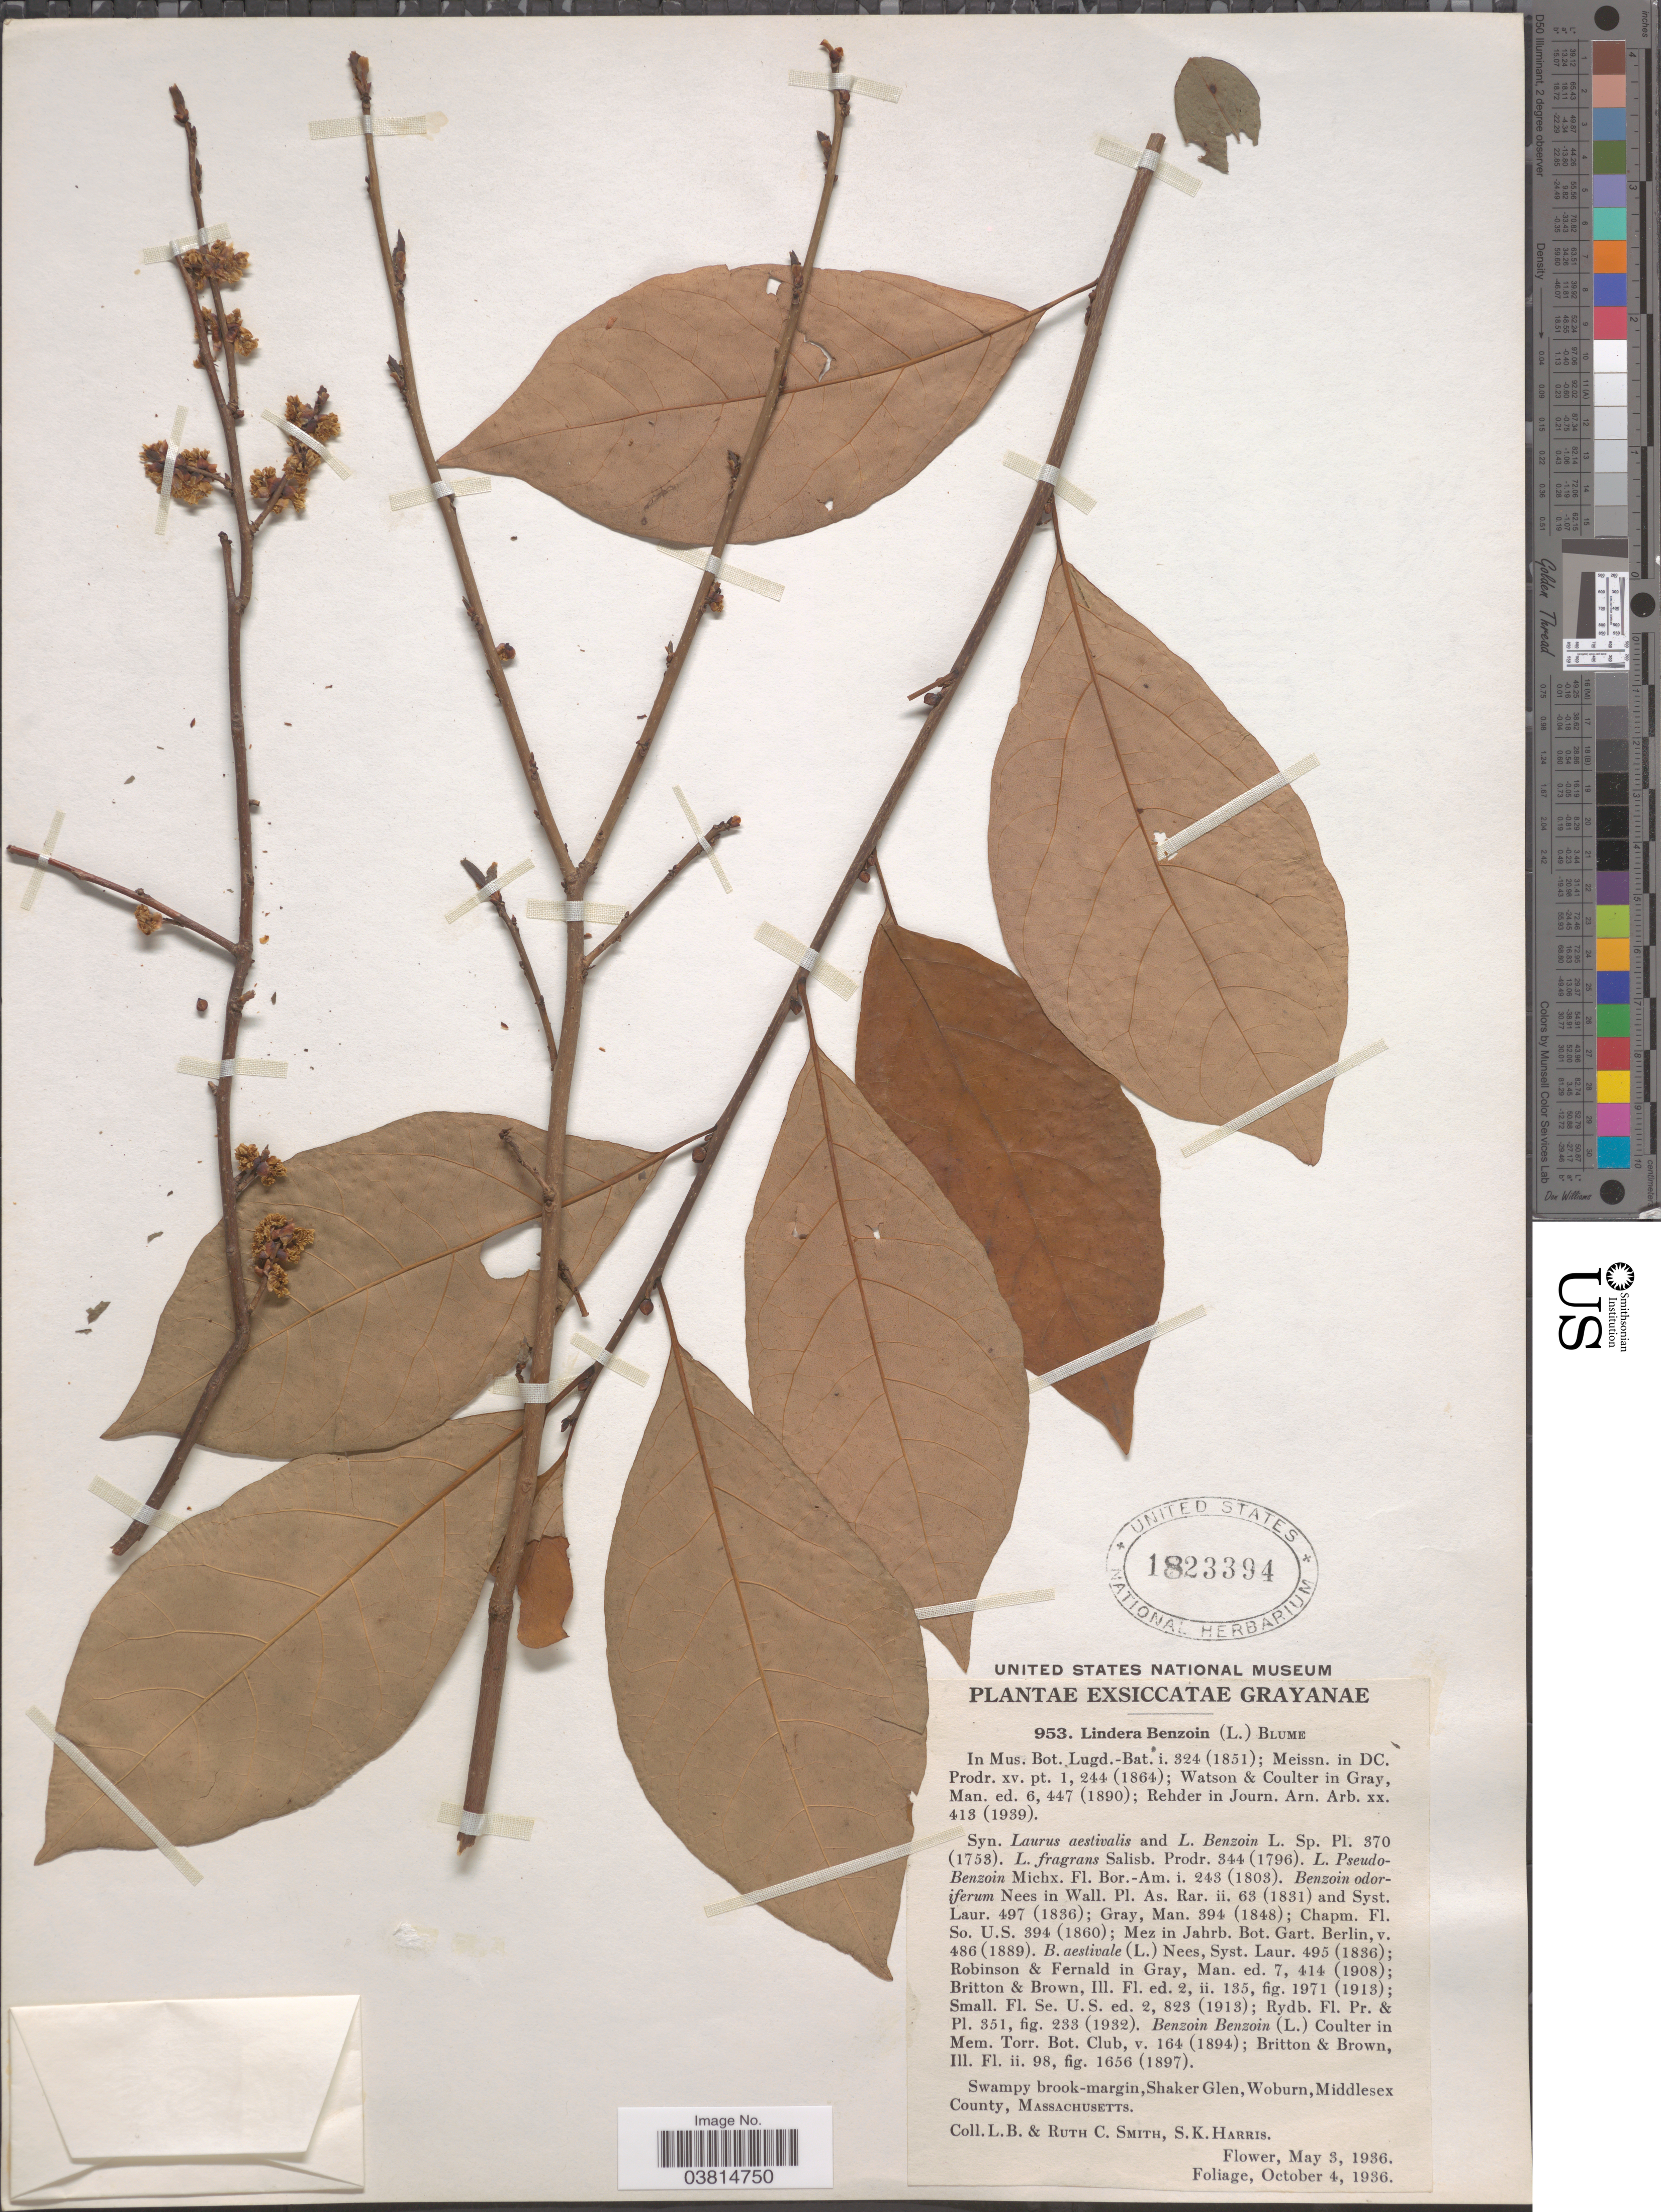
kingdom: Plantae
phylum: Tracheophyta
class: Magnoliopsida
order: Laurales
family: Lauraceae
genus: Lindera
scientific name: Lindera aestivalis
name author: Blume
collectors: L. Smith, R. C. Smith & S. K. Harris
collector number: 953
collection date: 1936-05-03/1936-10-04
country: United States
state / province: Massachusetts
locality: Shaker Glen, Woburn, Middlesex County.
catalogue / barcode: US 1823394